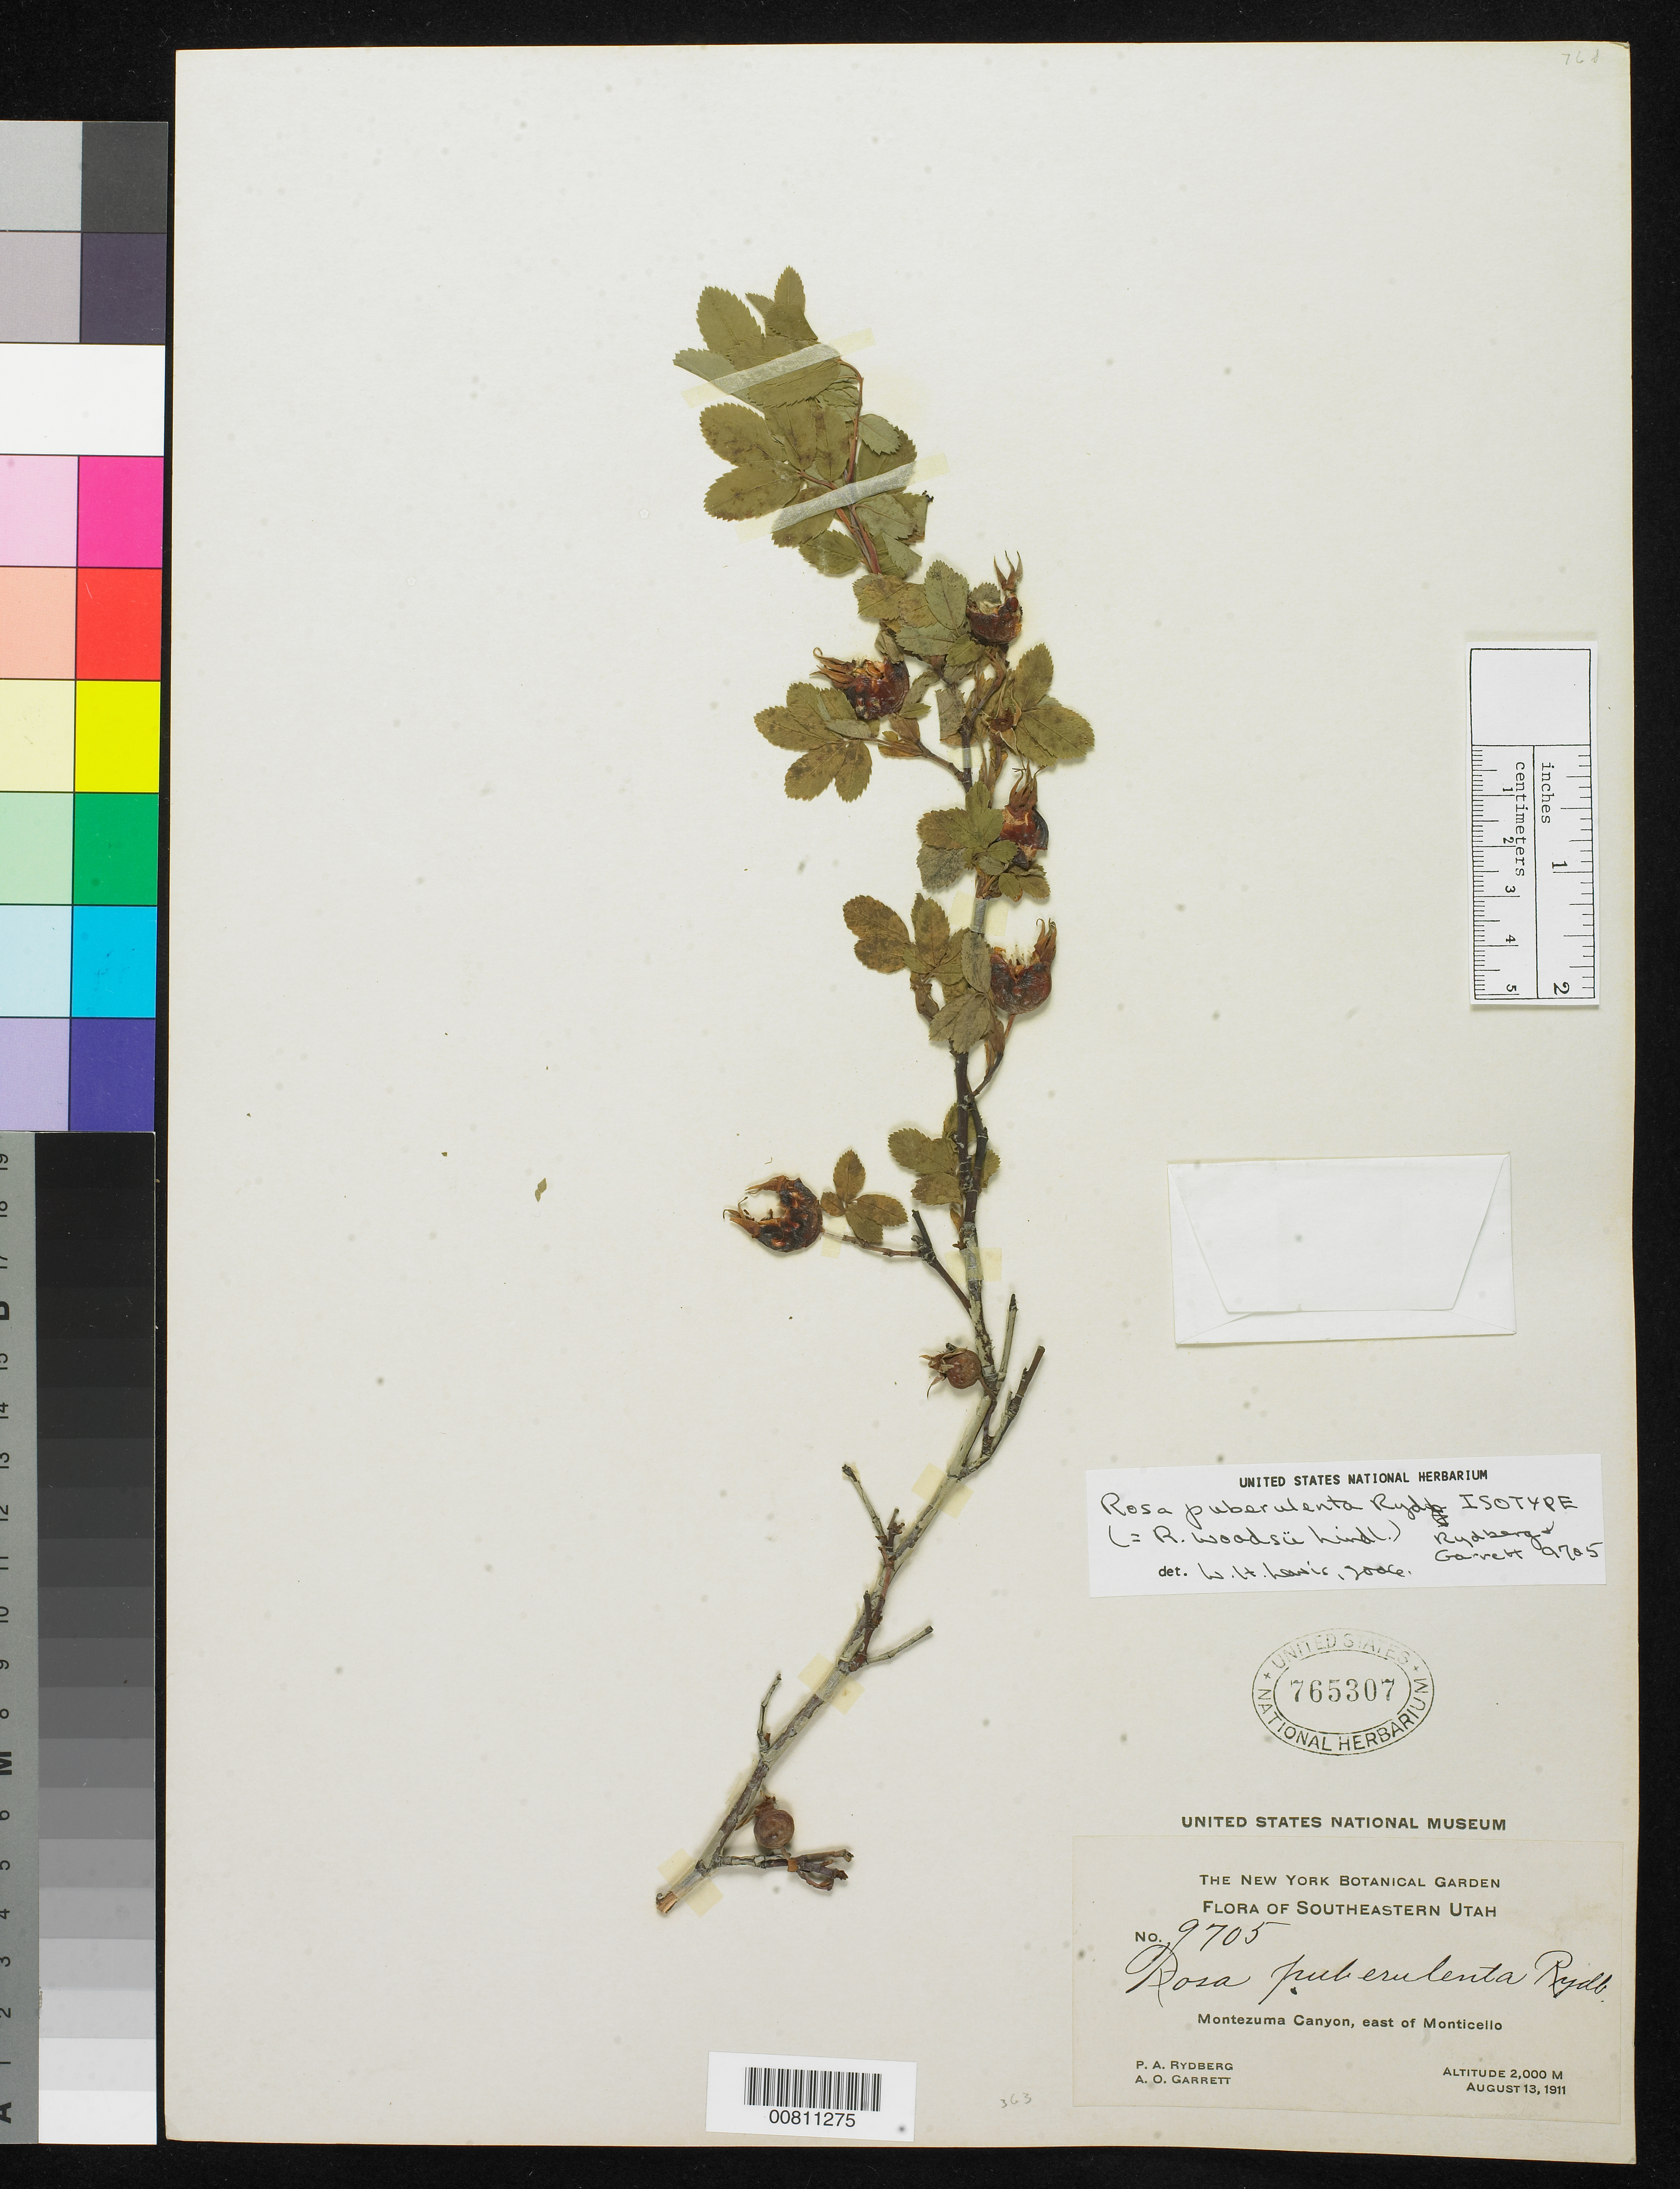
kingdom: Plantae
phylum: Tracheophyta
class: Magnoliopsida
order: Rosales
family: Rosaceae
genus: Rosa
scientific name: Rosa puberulenta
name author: Rydb.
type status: Isotype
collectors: P. A. Rydberg & A. O. Garrett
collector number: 9705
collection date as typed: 13 Aug 1911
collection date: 1911-08-13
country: United States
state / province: Utah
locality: Southeastern Utah, Montezuma Canyon, east of Monticello.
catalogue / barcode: US 765307